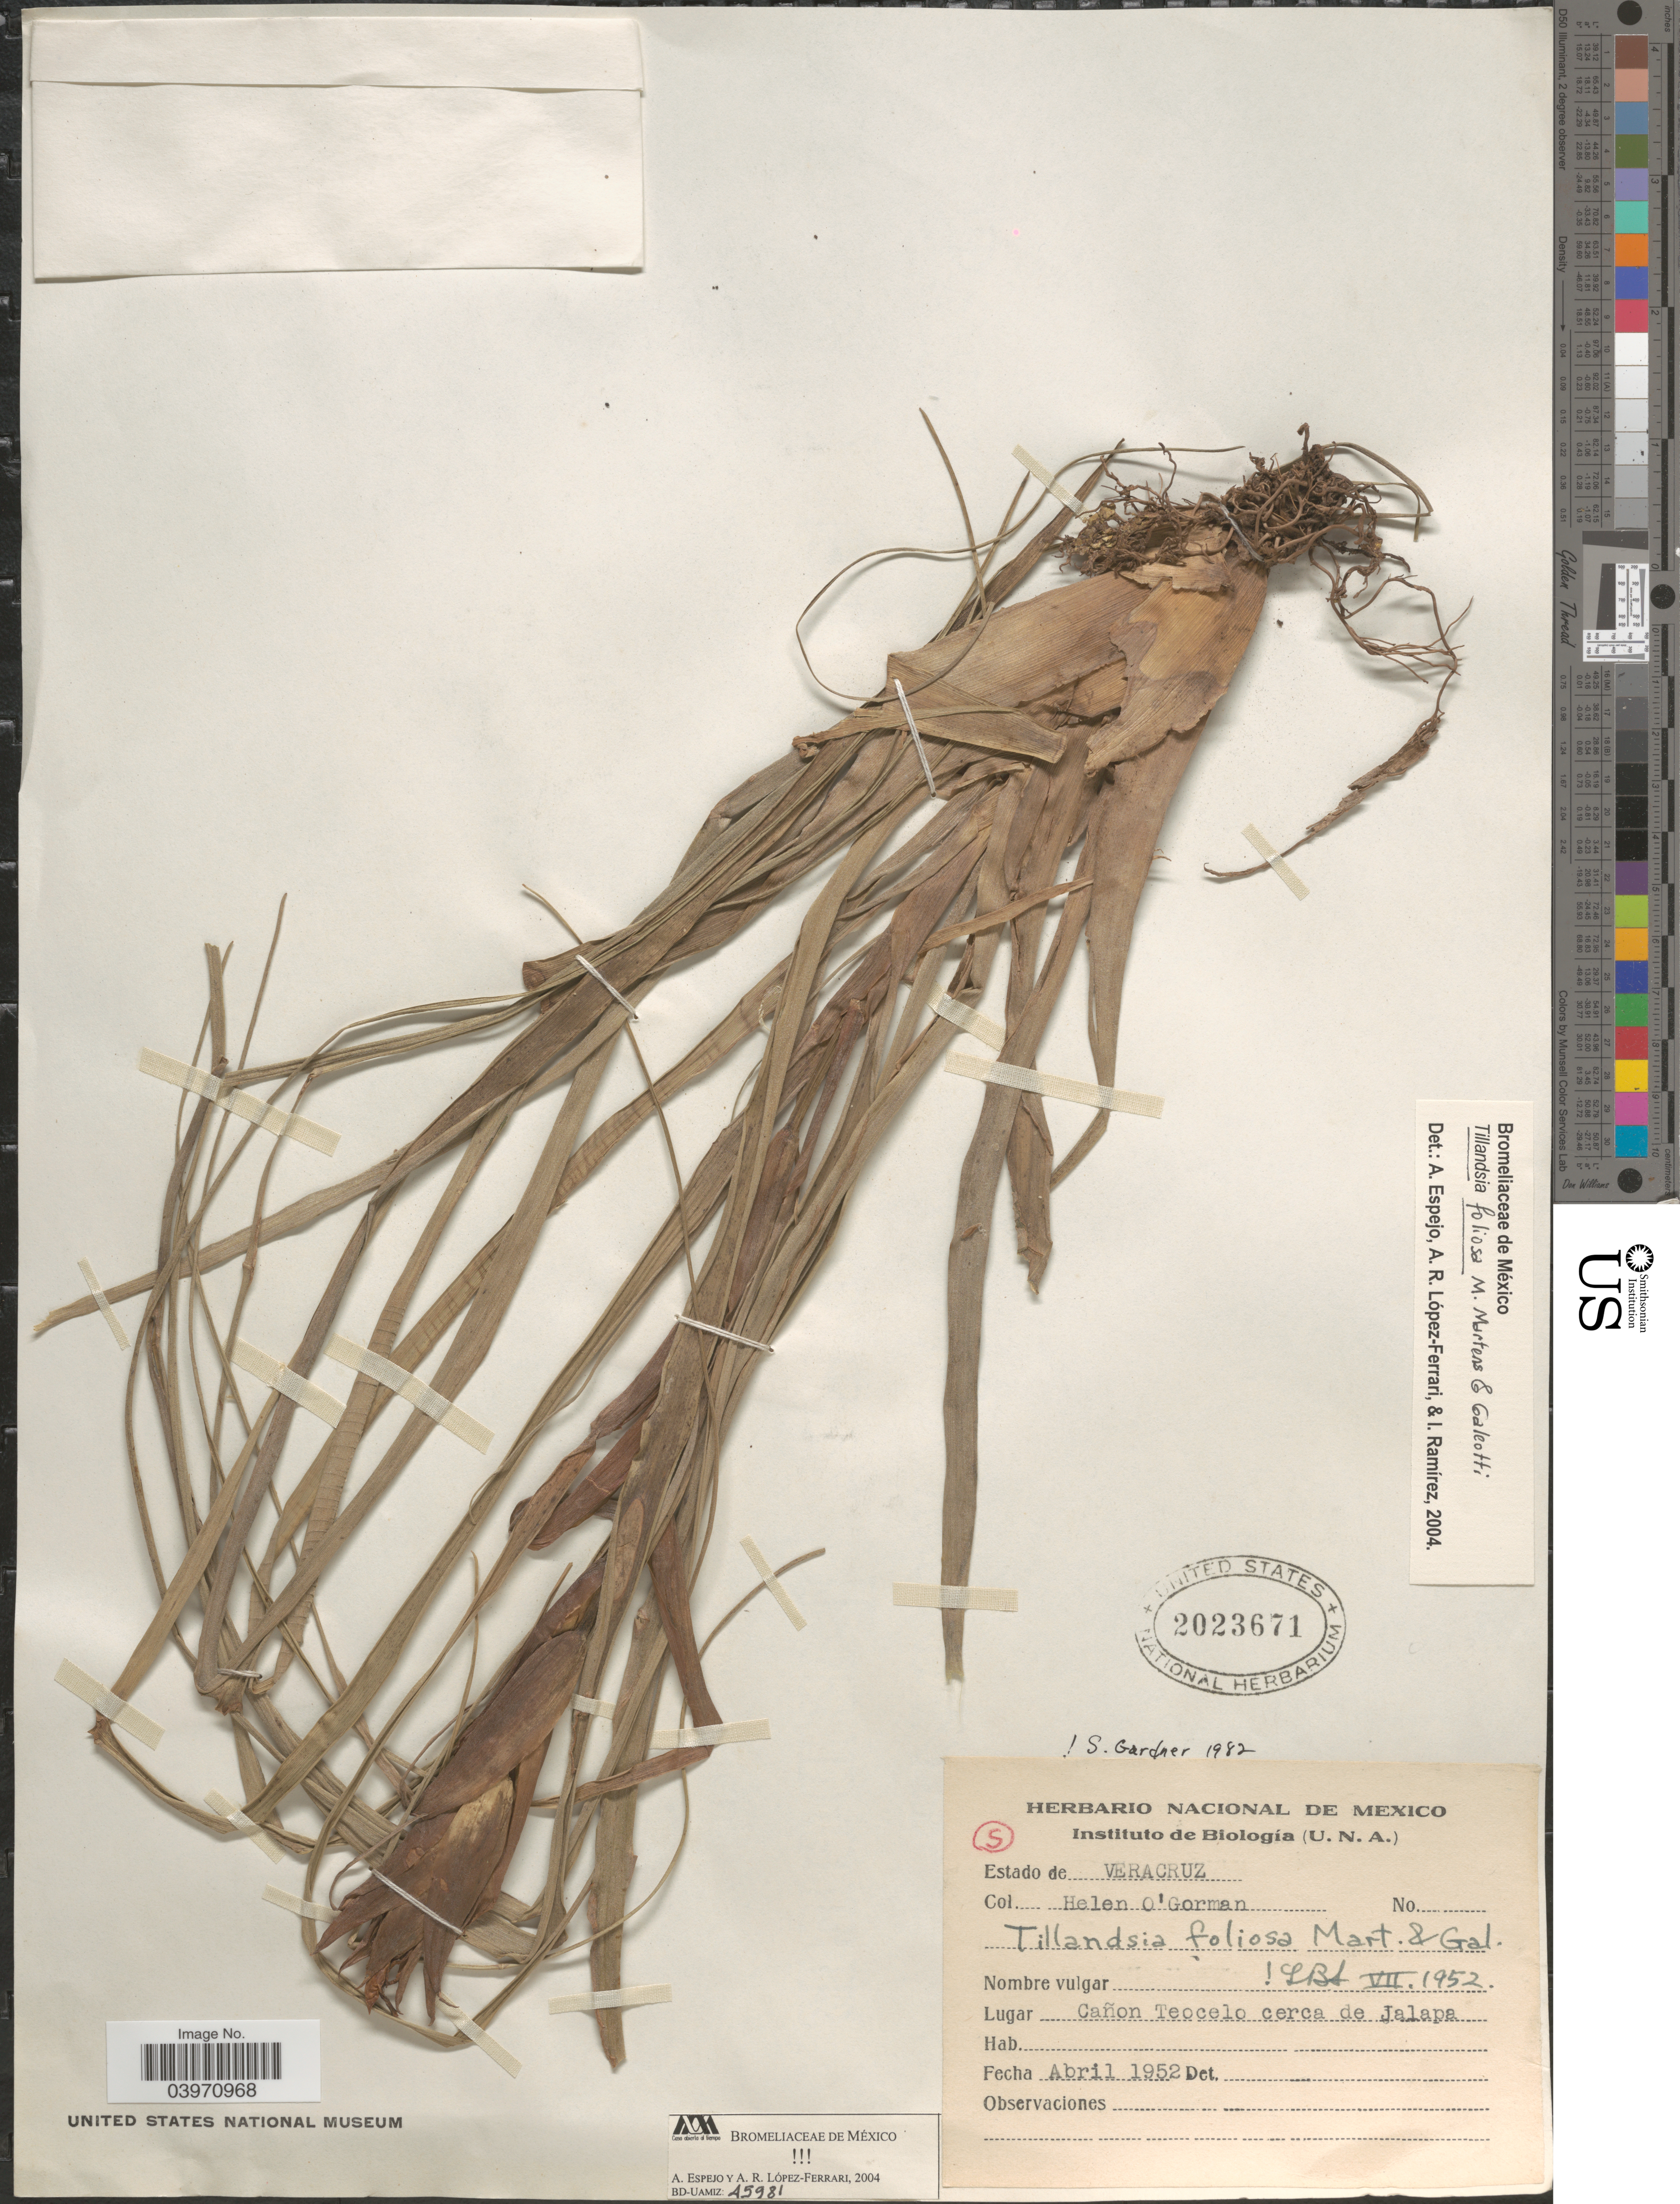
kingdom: Plantae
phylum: Tracheophyta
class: Liliopsida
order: Poales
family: Bromeliaceae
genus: Tillandsia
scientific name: Tillandsia foliosa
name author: M. Martens & Galeotti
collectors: H. Gorman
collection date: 1952-04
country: Mexico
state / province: Veracruz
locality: Estado de Veracruz. Cañon Teocelo cerca de Jalapa.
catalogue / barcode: US 2023671